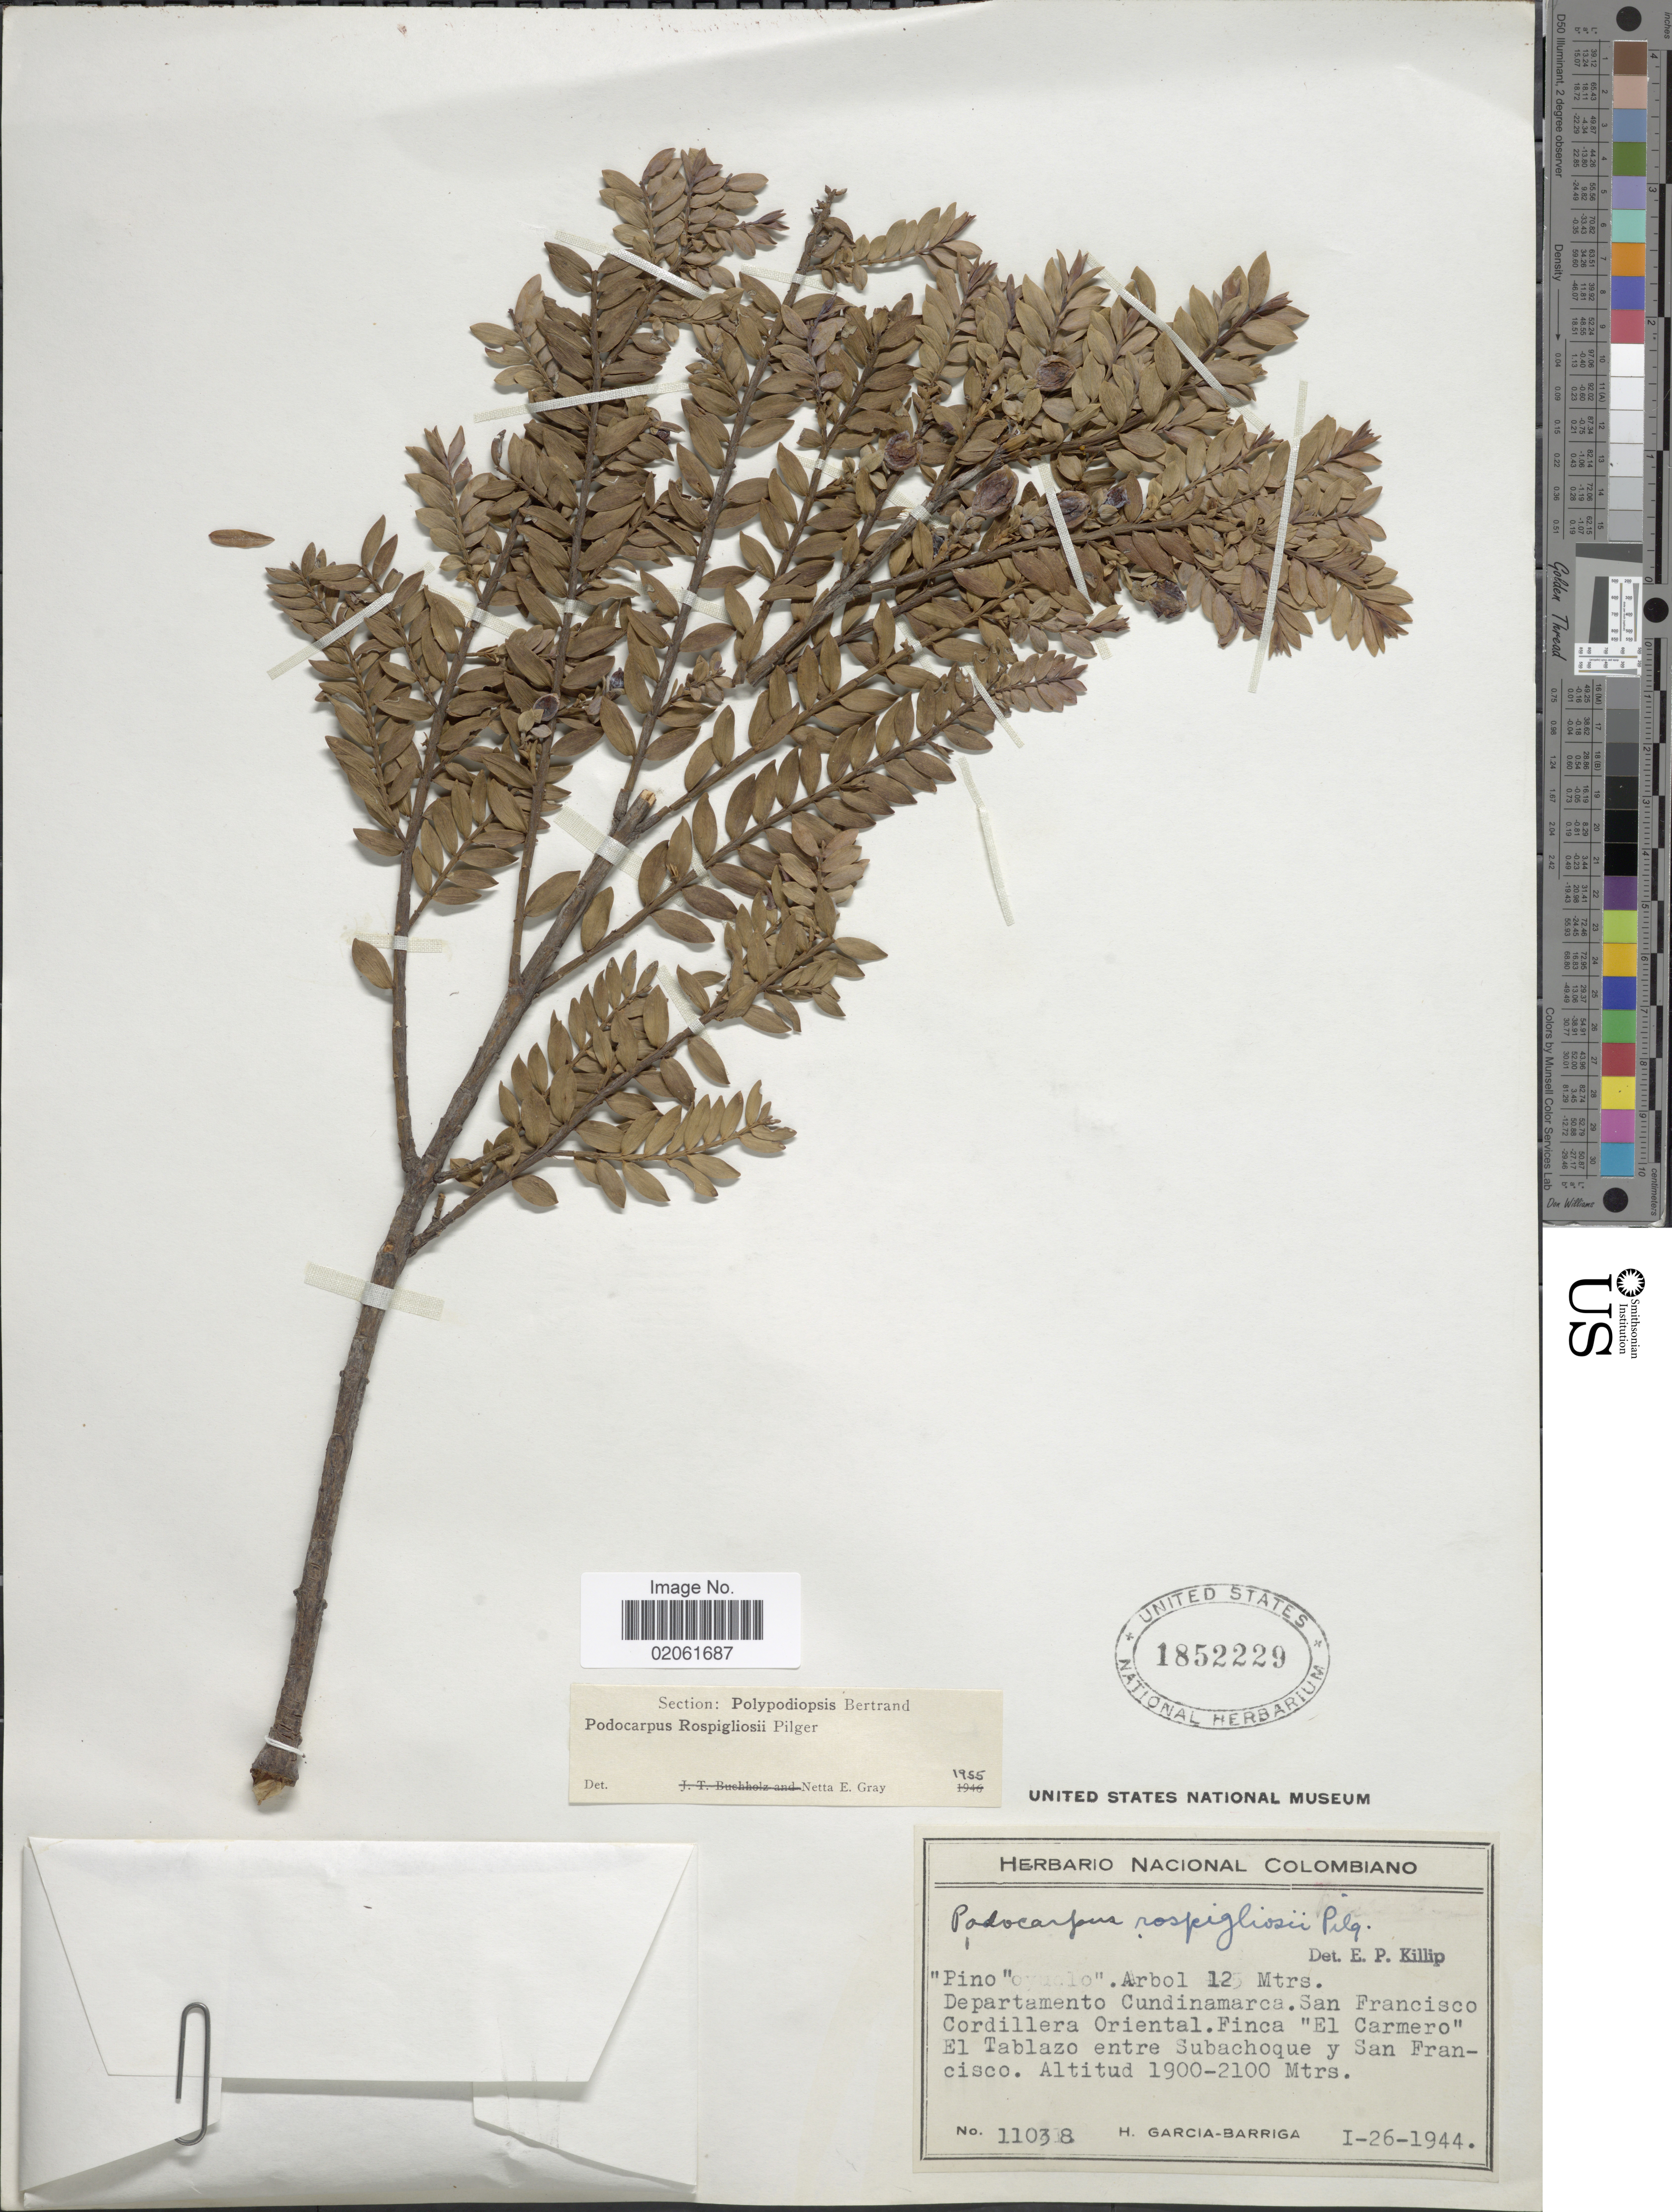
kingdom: Plantae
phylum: Tracheophyta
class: Pinopsida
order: Pinales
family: Podocarpaceae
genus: Podocarpus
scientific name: Podocarpus rospigliosii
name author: Pilg.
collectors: H. García Barriga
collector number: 11038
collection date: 1944-01-26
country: Colombia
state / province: Cundinamarca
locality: San Francisco Cordillera Oriental. Finca "El Carmero" El Tablazo entre Subachoque y San Francisco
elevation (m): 1900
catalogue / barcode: US 1852229